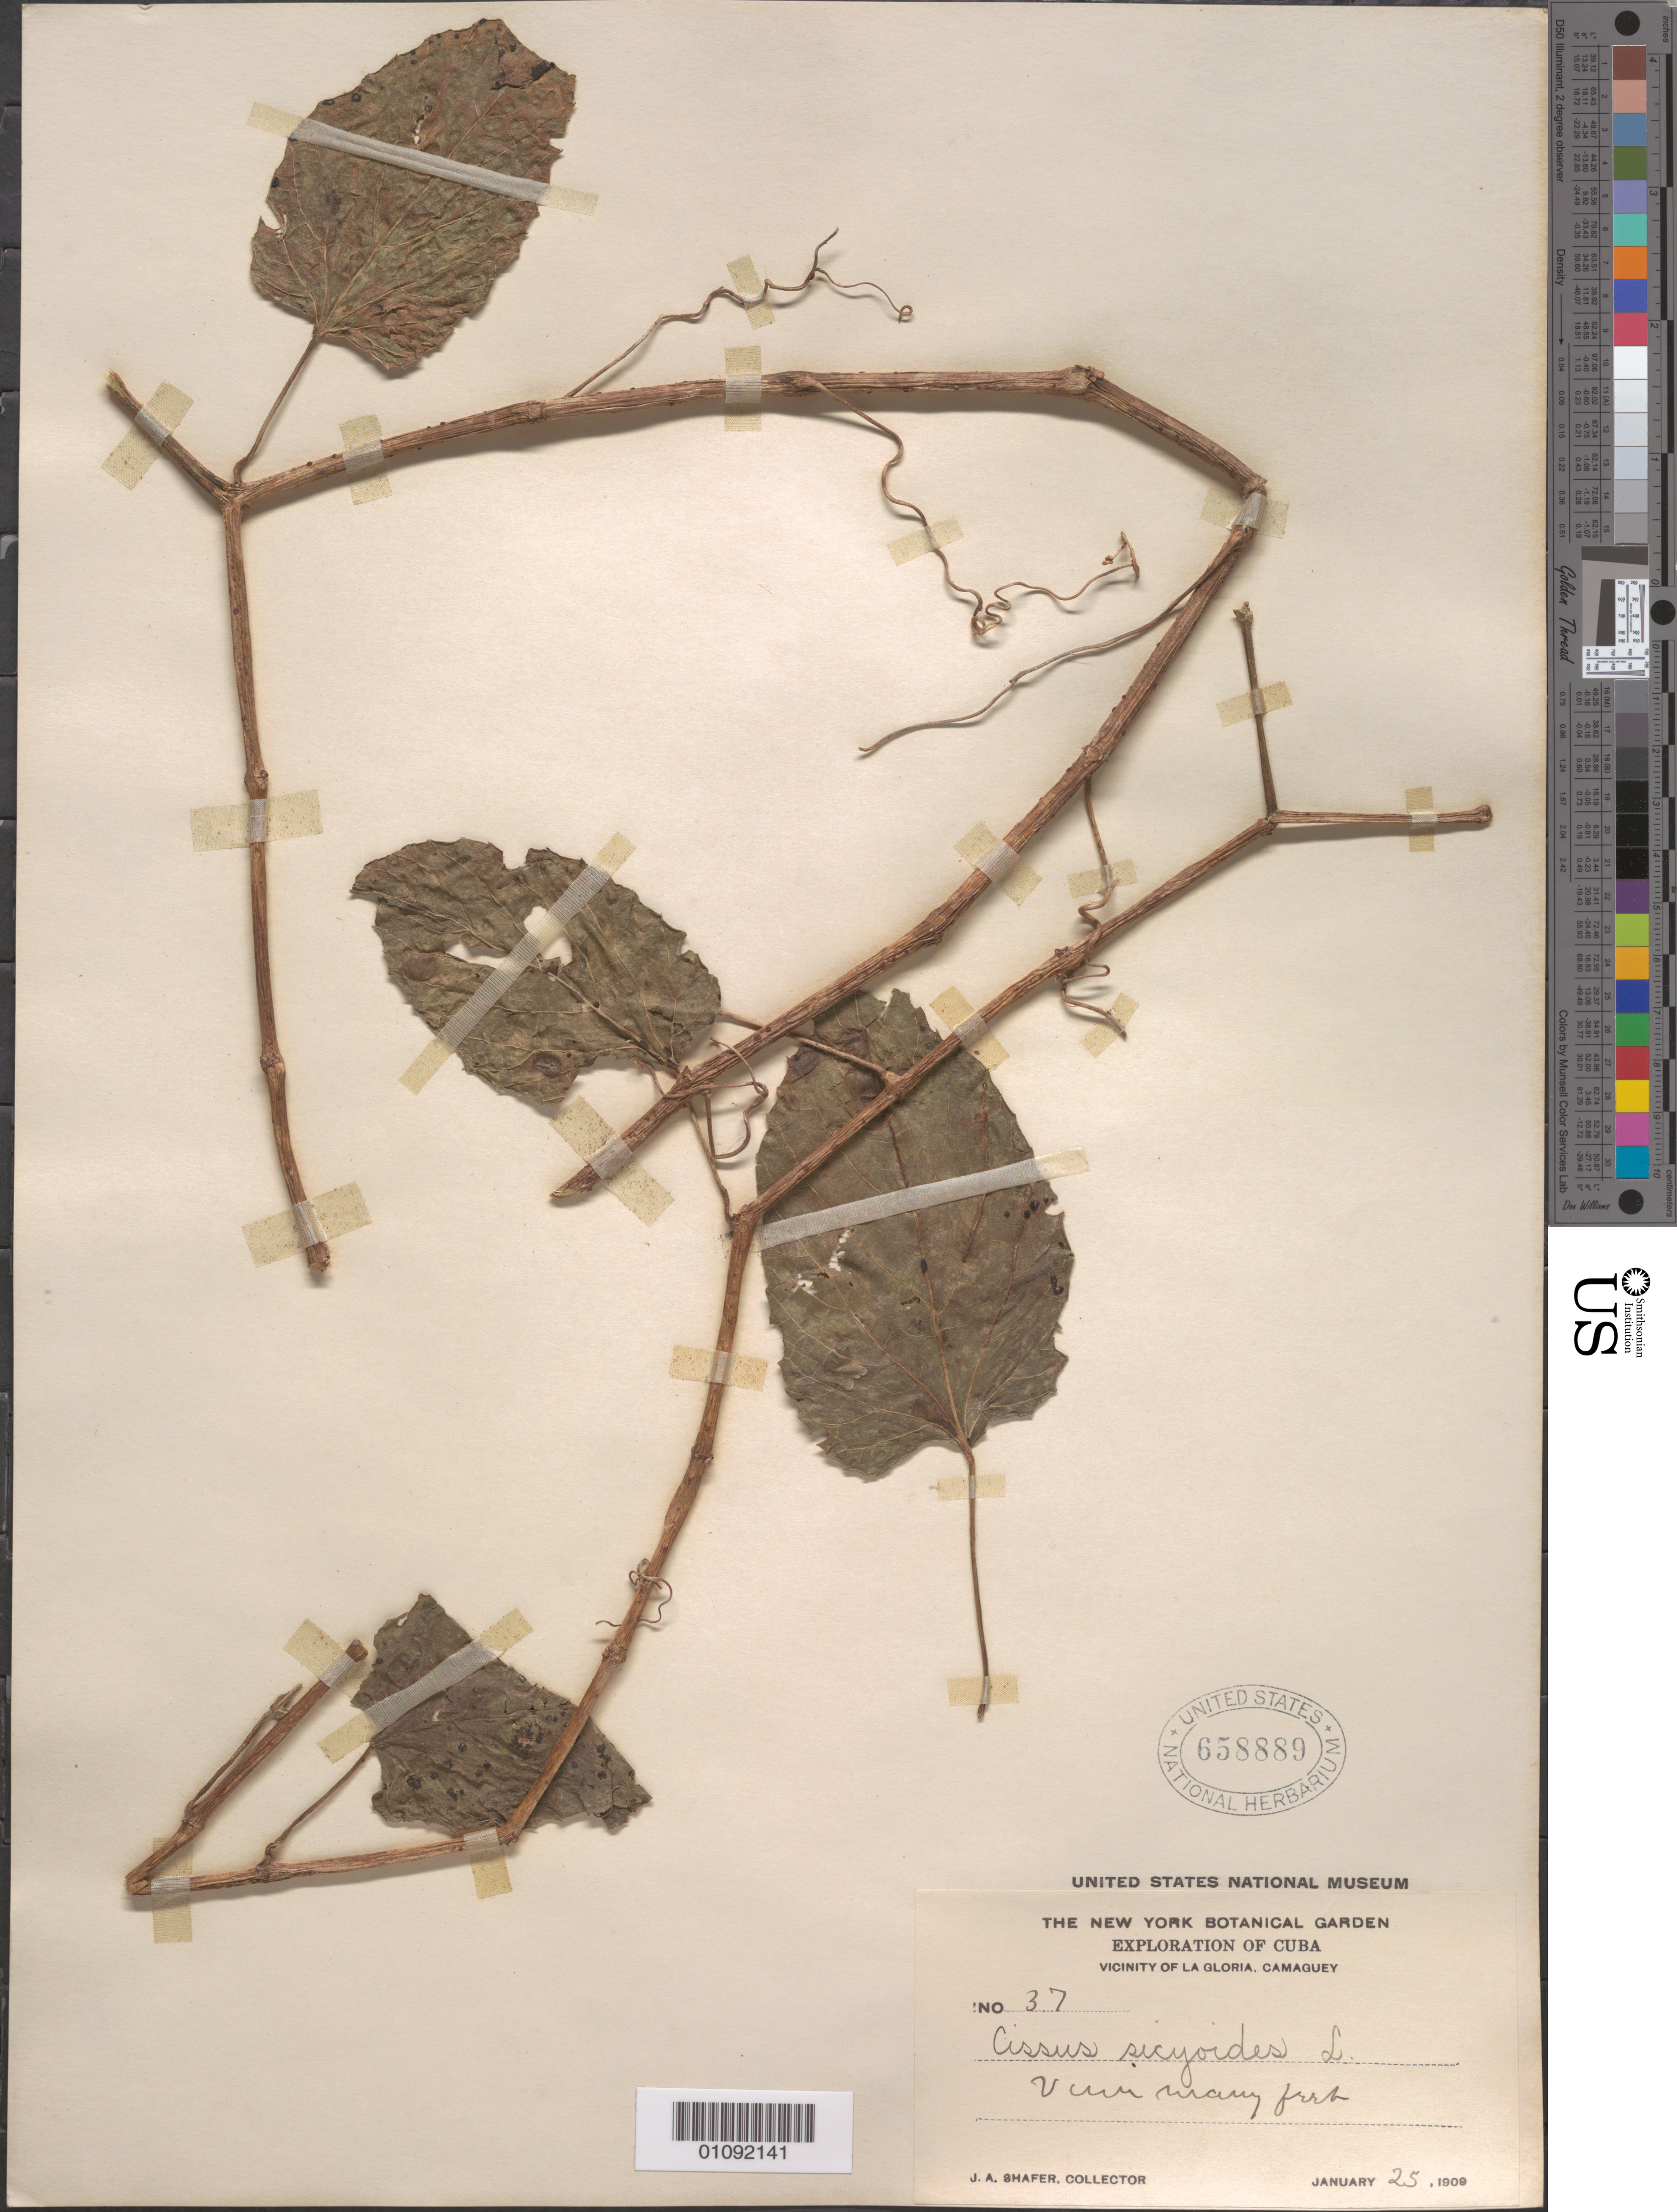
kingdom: Plantae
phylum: Tracheophyta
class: Magnoliopsida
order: Vitales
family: Vitaceae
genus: Cissus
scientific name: Cissus verticillata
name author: (L.) Nicolson & C.E. Jarvis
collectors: J. A. Shafer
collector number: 37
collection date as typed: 25 Jan 1909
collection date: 1909-01-25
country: Cuba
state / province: Camagüey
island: Cuba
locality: Vicinity of La Gloria, Camaguey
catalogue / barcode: US 658889